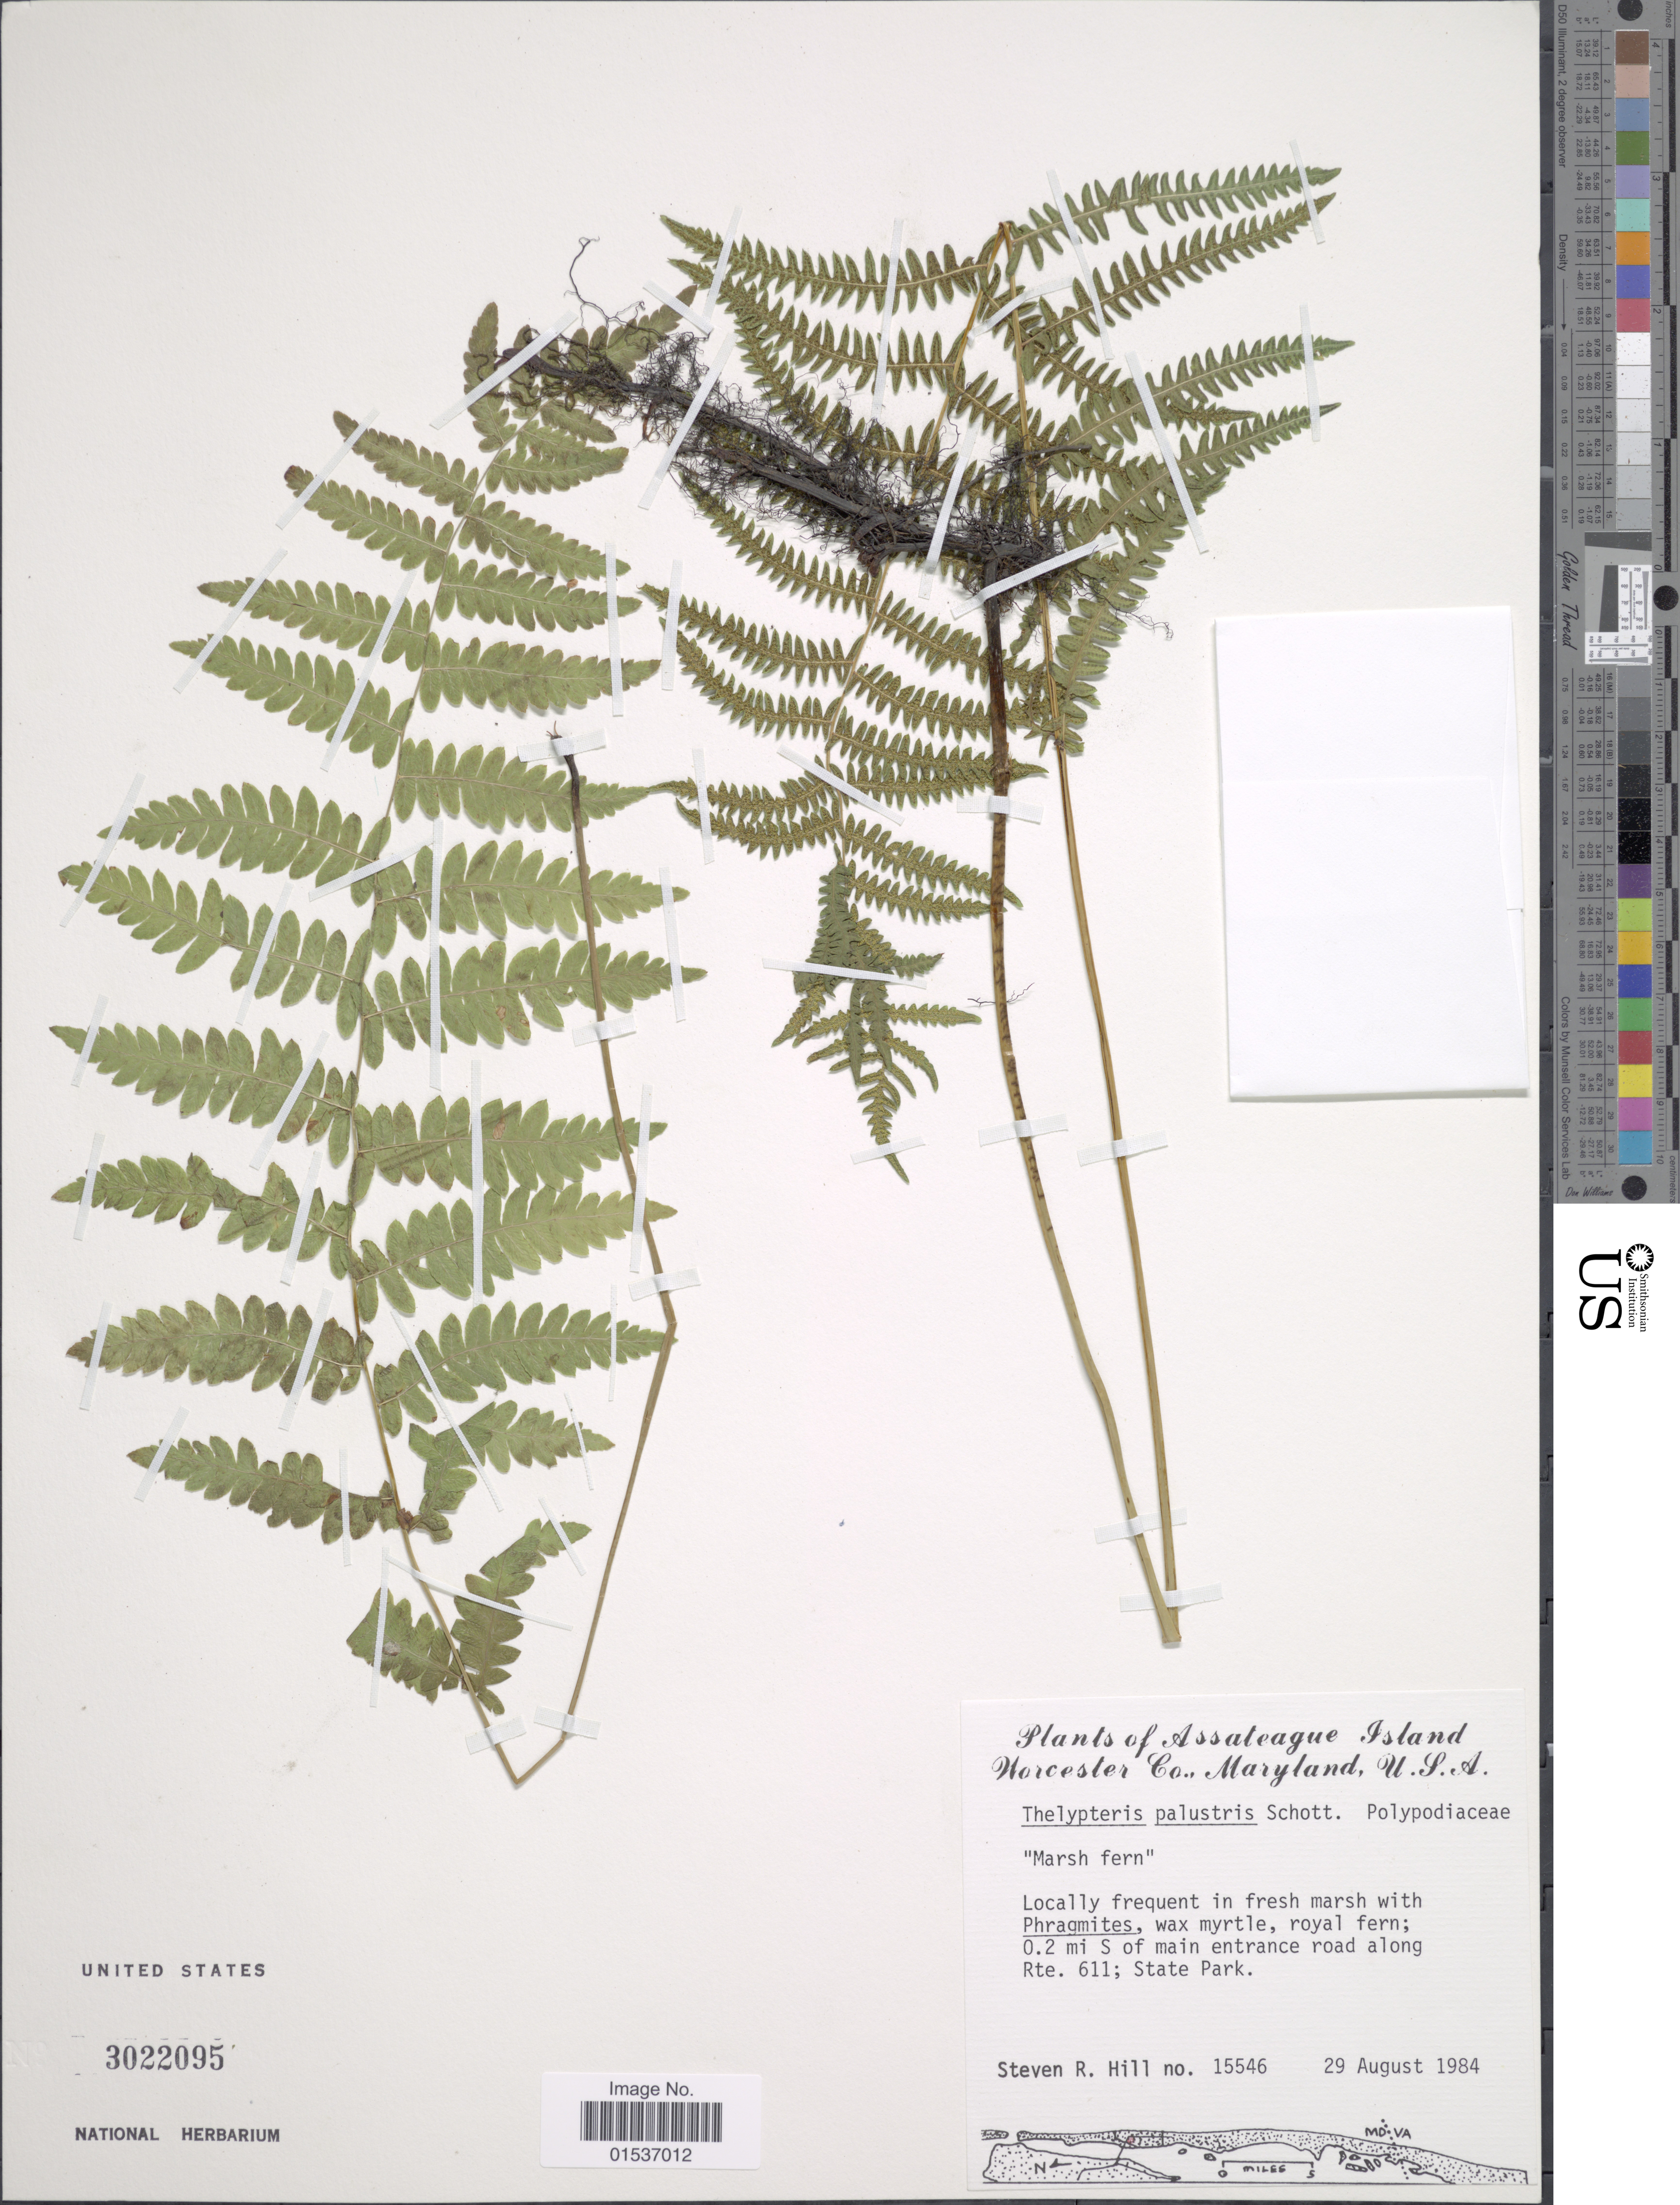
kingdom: Plantae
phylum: Tracheophyta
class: Polypodiopsida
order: Polypodiales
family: Thelypteridaceae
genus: Thelypteris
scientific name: Thelypteris palustris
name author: (Salisb.) Schott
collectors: S. R. Hill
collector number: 15546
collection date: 1984-08-29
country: United States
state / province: Maryland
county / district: Worcester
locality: Assateague Island, Worcester Co. Maryland, U.S.A. 0.2 mi S of main entrance road along Rte.611; State Park.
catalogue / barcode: US 3022095